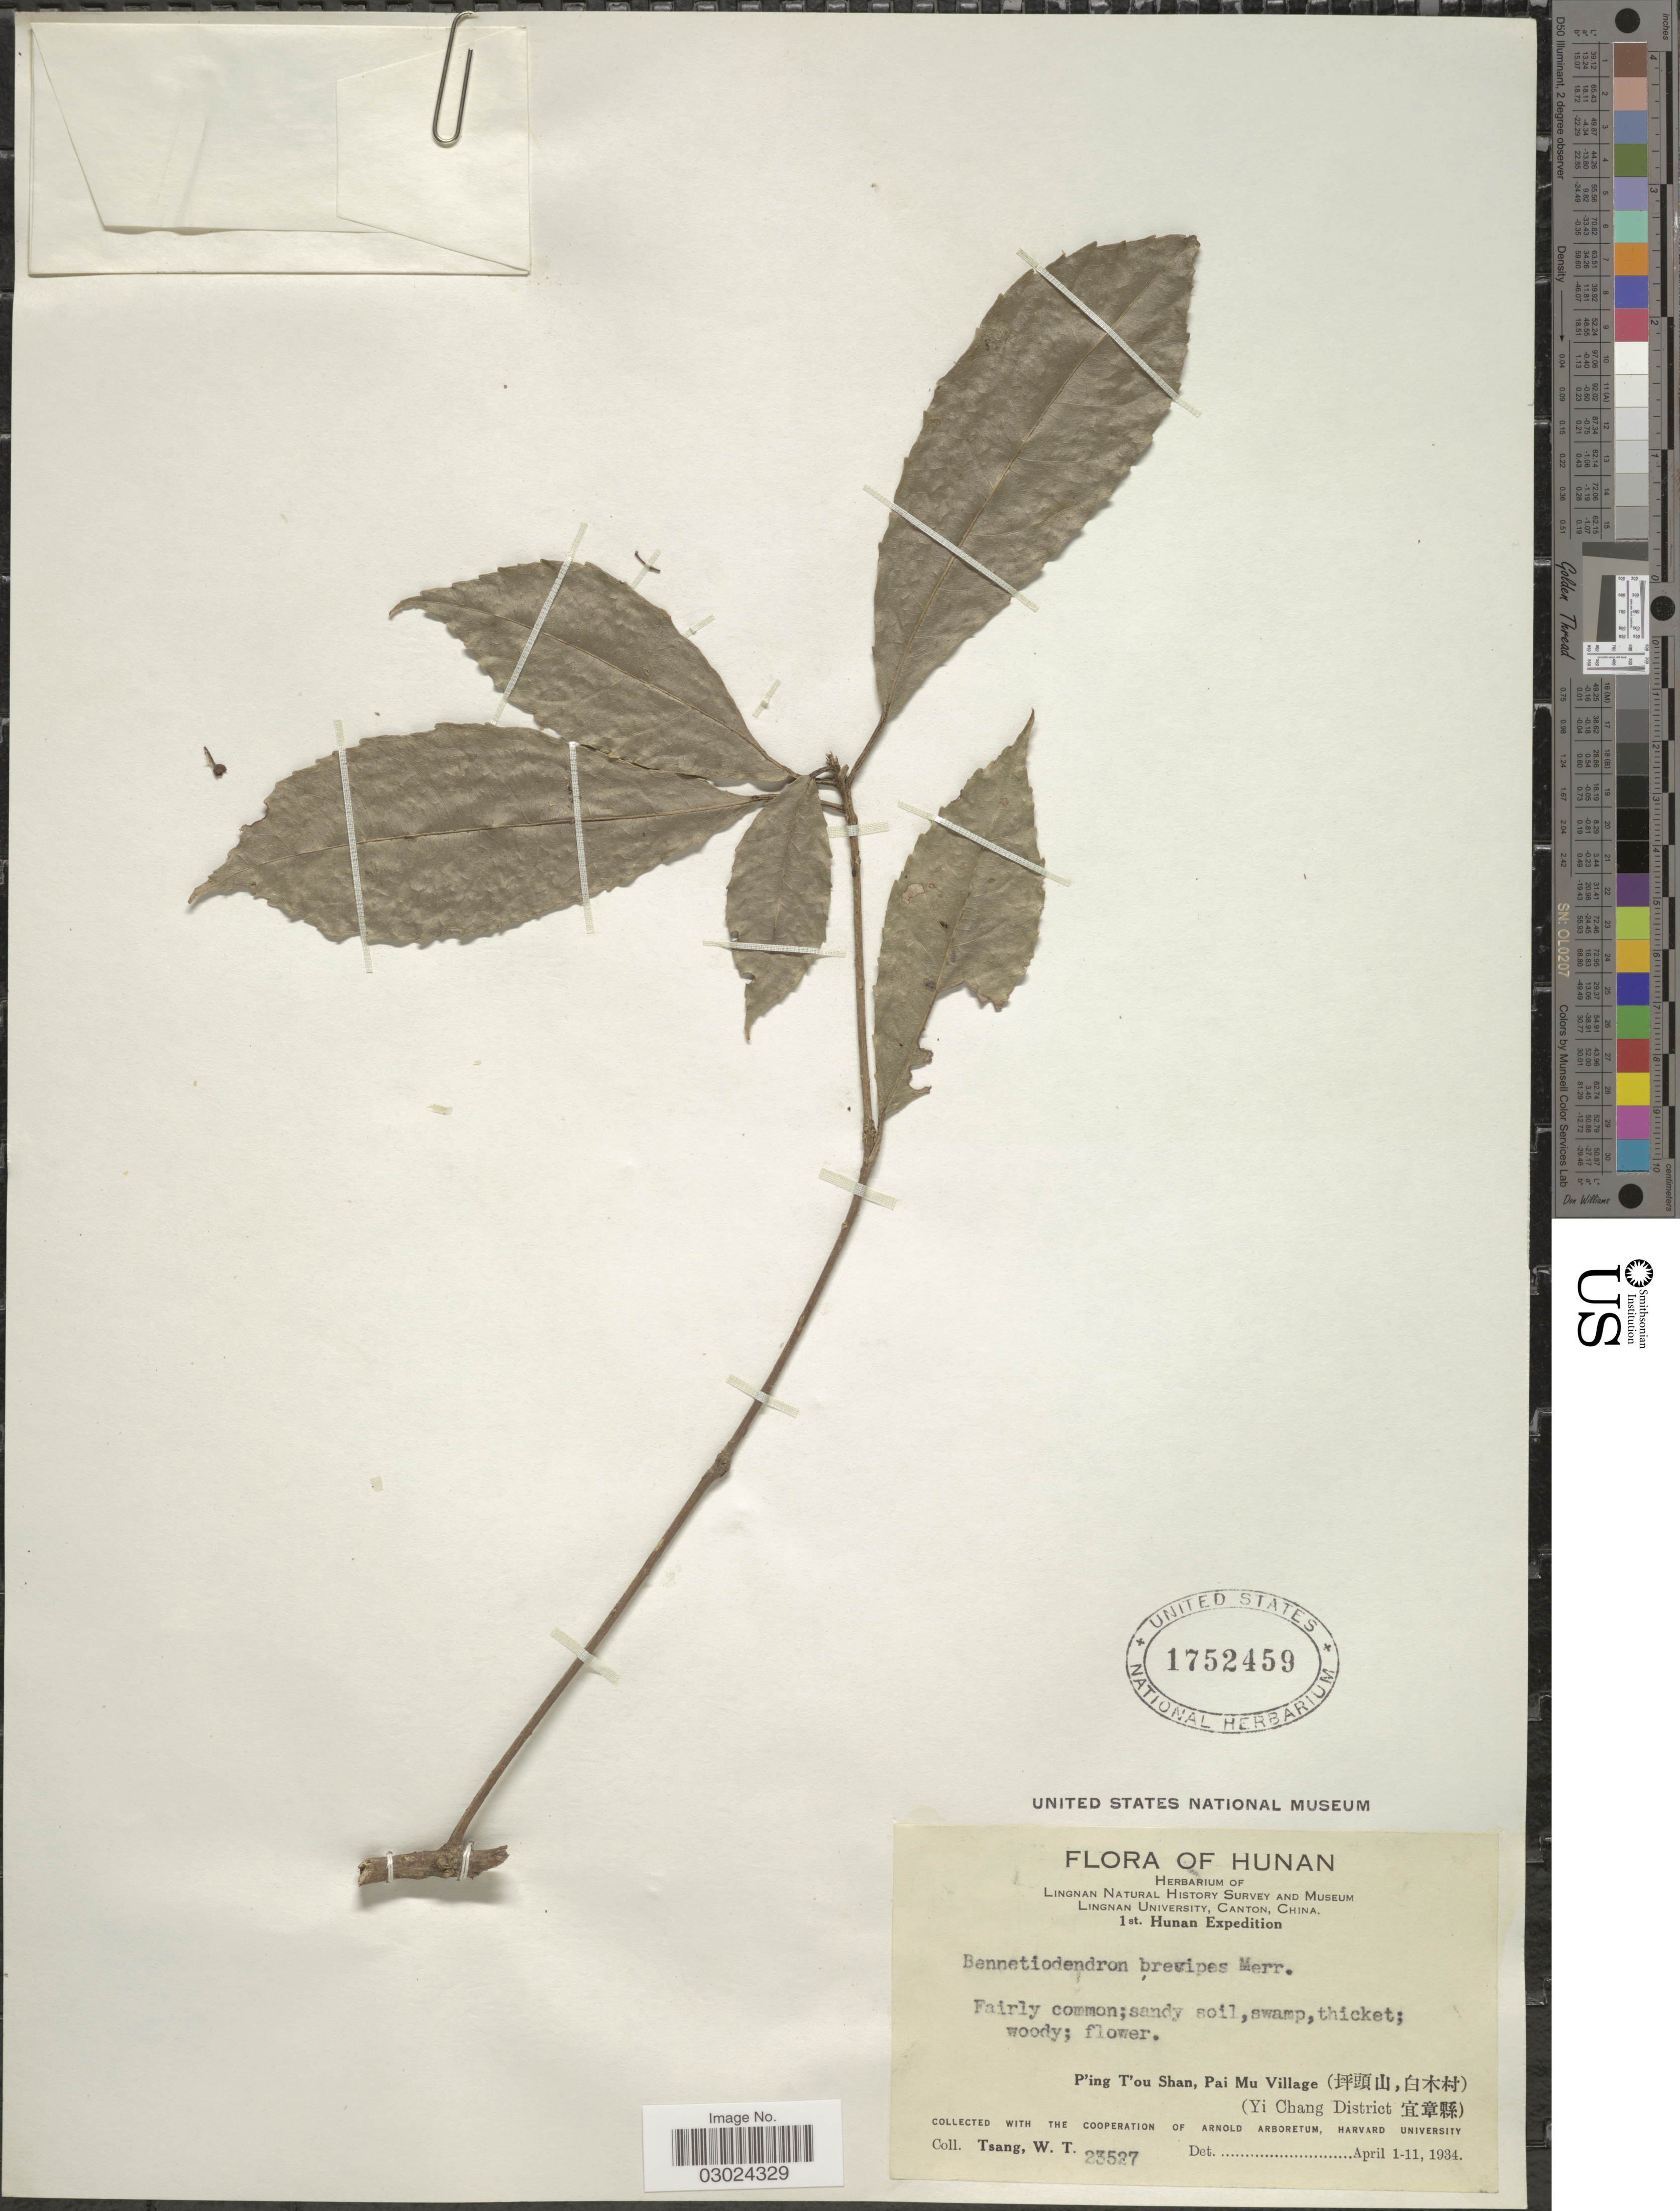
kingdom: Plantae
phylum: Tracheophyta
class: Magnoliopsida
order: Malpighiales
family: Salicaceae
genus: Bennettiodendron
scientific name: Bennettiodendron brevipes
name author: Merr.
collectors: W. T. Tsang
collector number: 23527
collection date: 1934-04-01/1934-04-11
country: China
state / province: Hunan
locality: P'ing T'ou Shan, Pai Mu Village (X). (Yi Chang District X).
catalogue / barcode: US 1752459